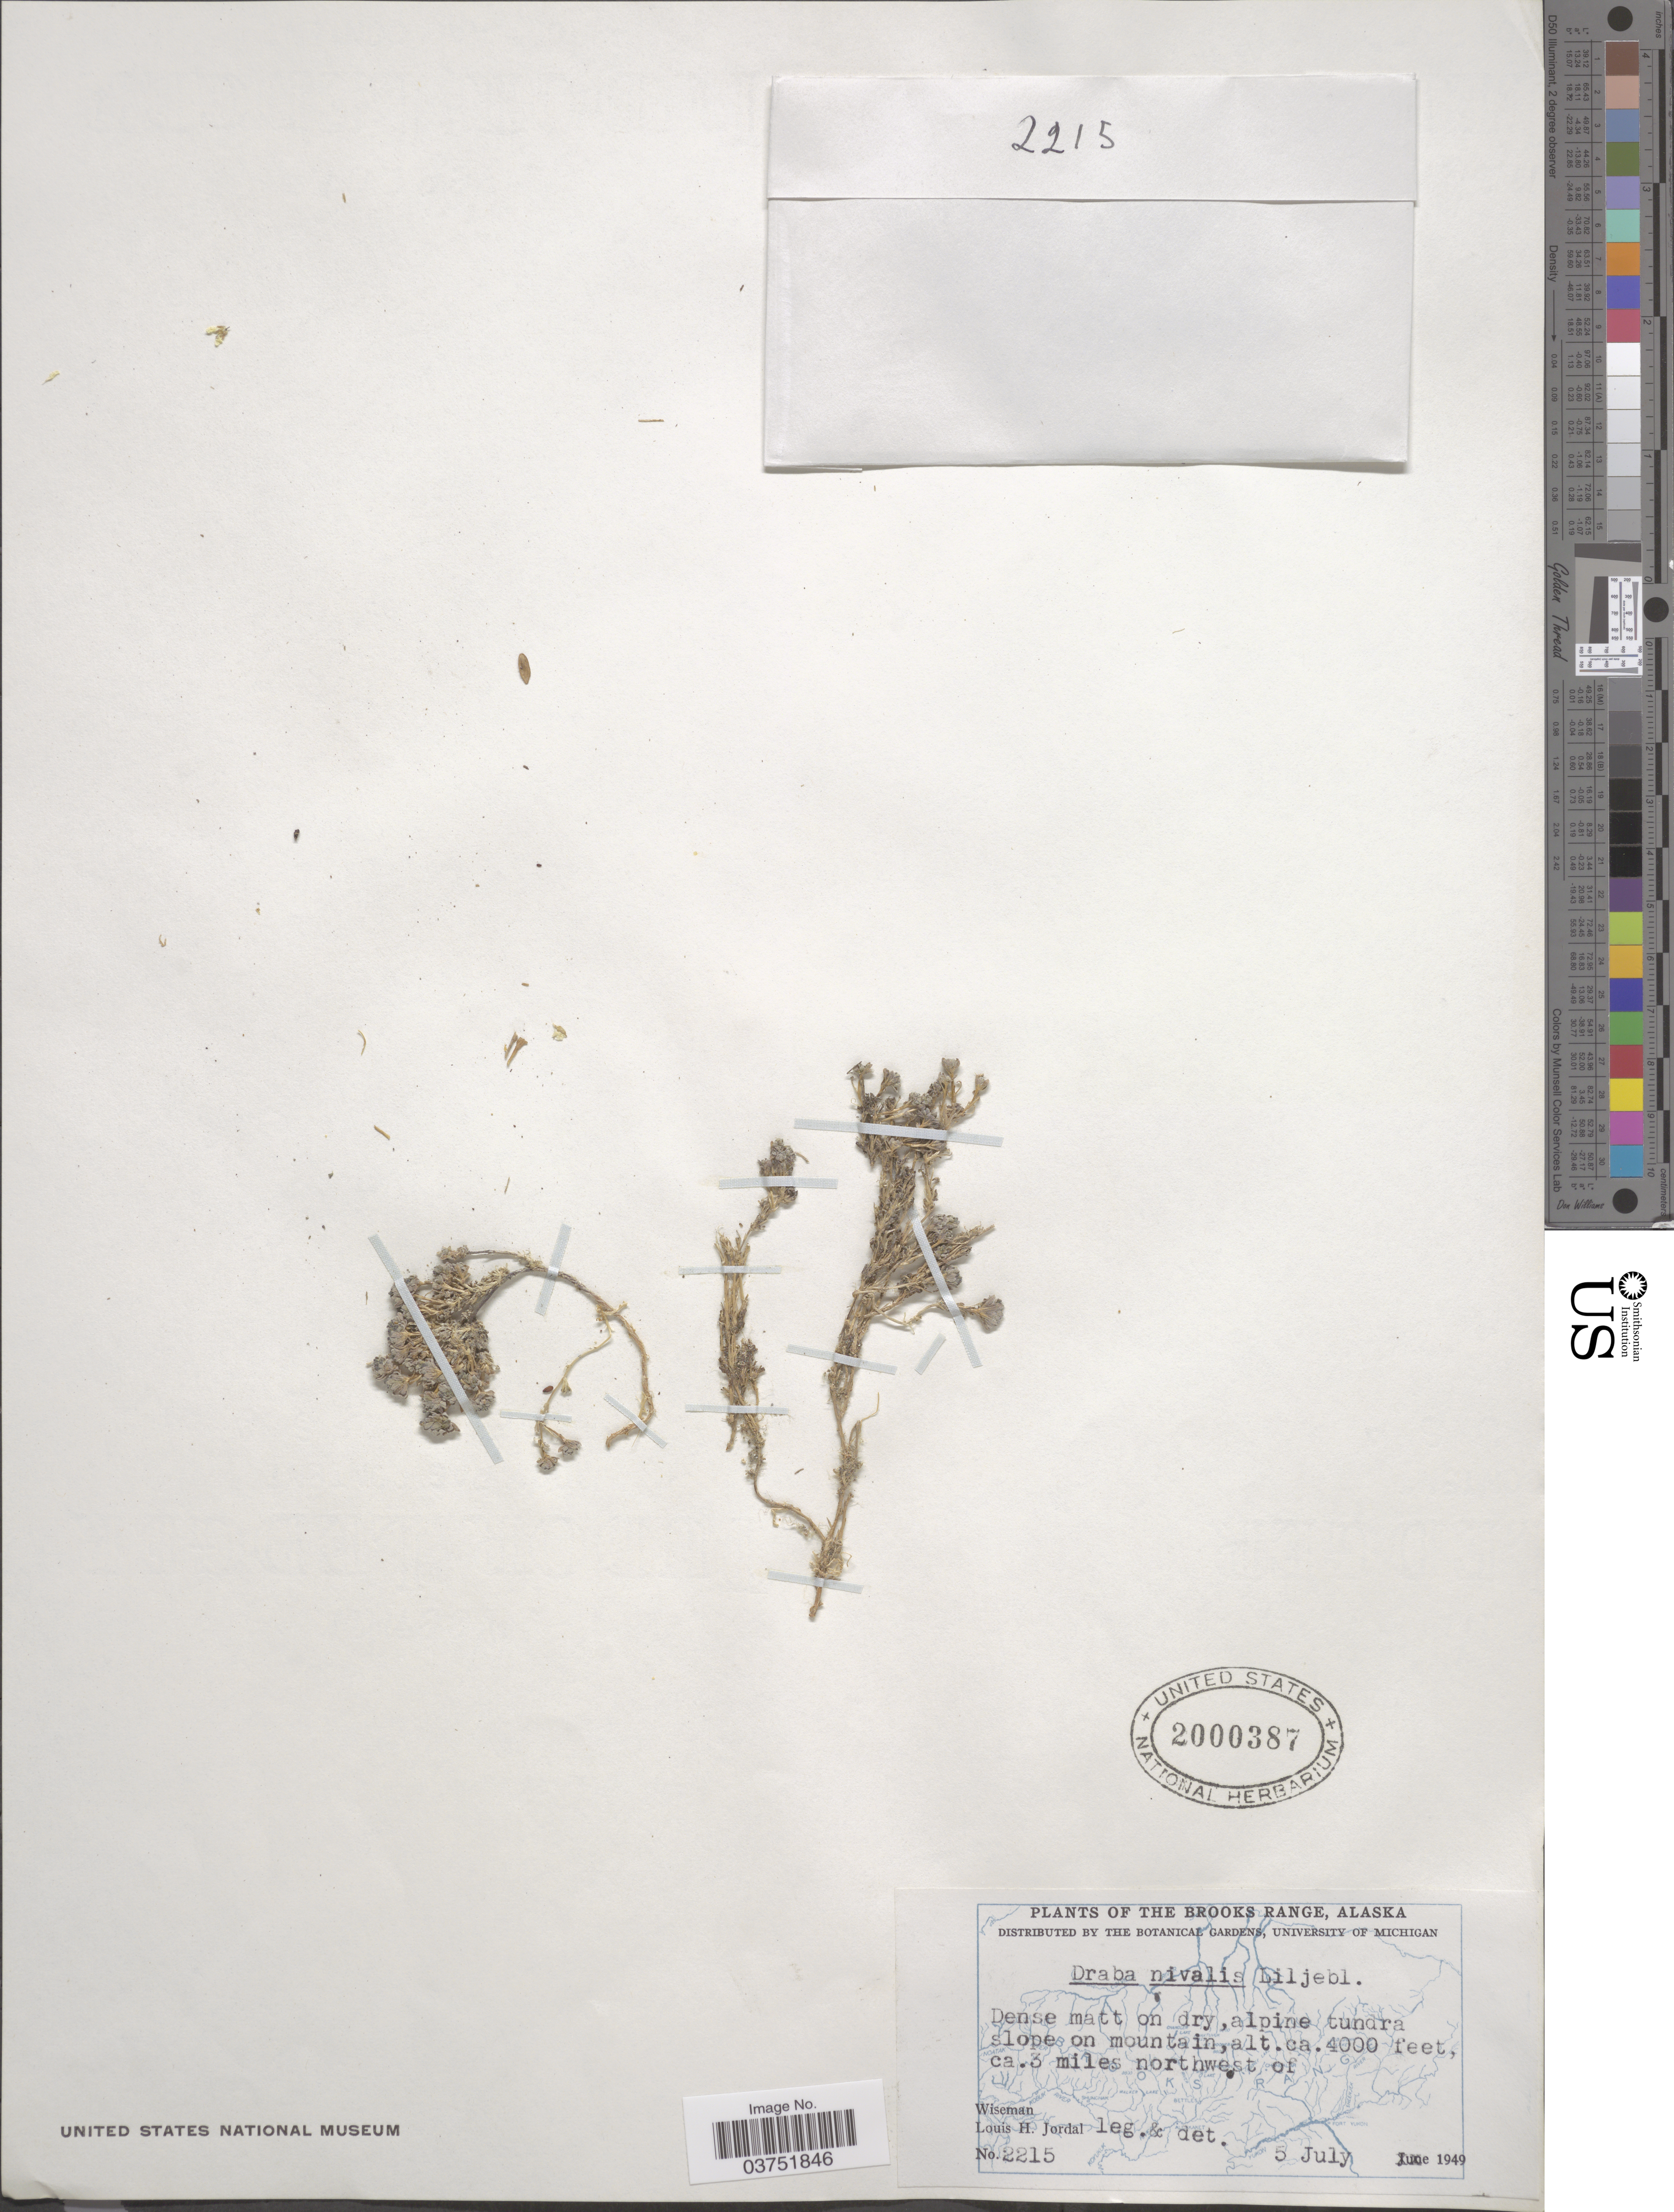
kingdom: Plantae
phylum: Tracheophyta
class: Magnoliopsida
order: Brassicales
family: Brassicaceae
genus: Draba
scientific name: Draba nivalis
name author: Lilj.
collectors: L. Jordal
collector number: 2215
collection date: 1949-07-05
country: United States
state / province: Alaska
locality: The Brooks Range. Dense matt on dry, alpine tundra slope on mountain, c.a. 3 miles northwest of Wiseman.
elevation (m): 1219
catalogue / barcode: US 2000387